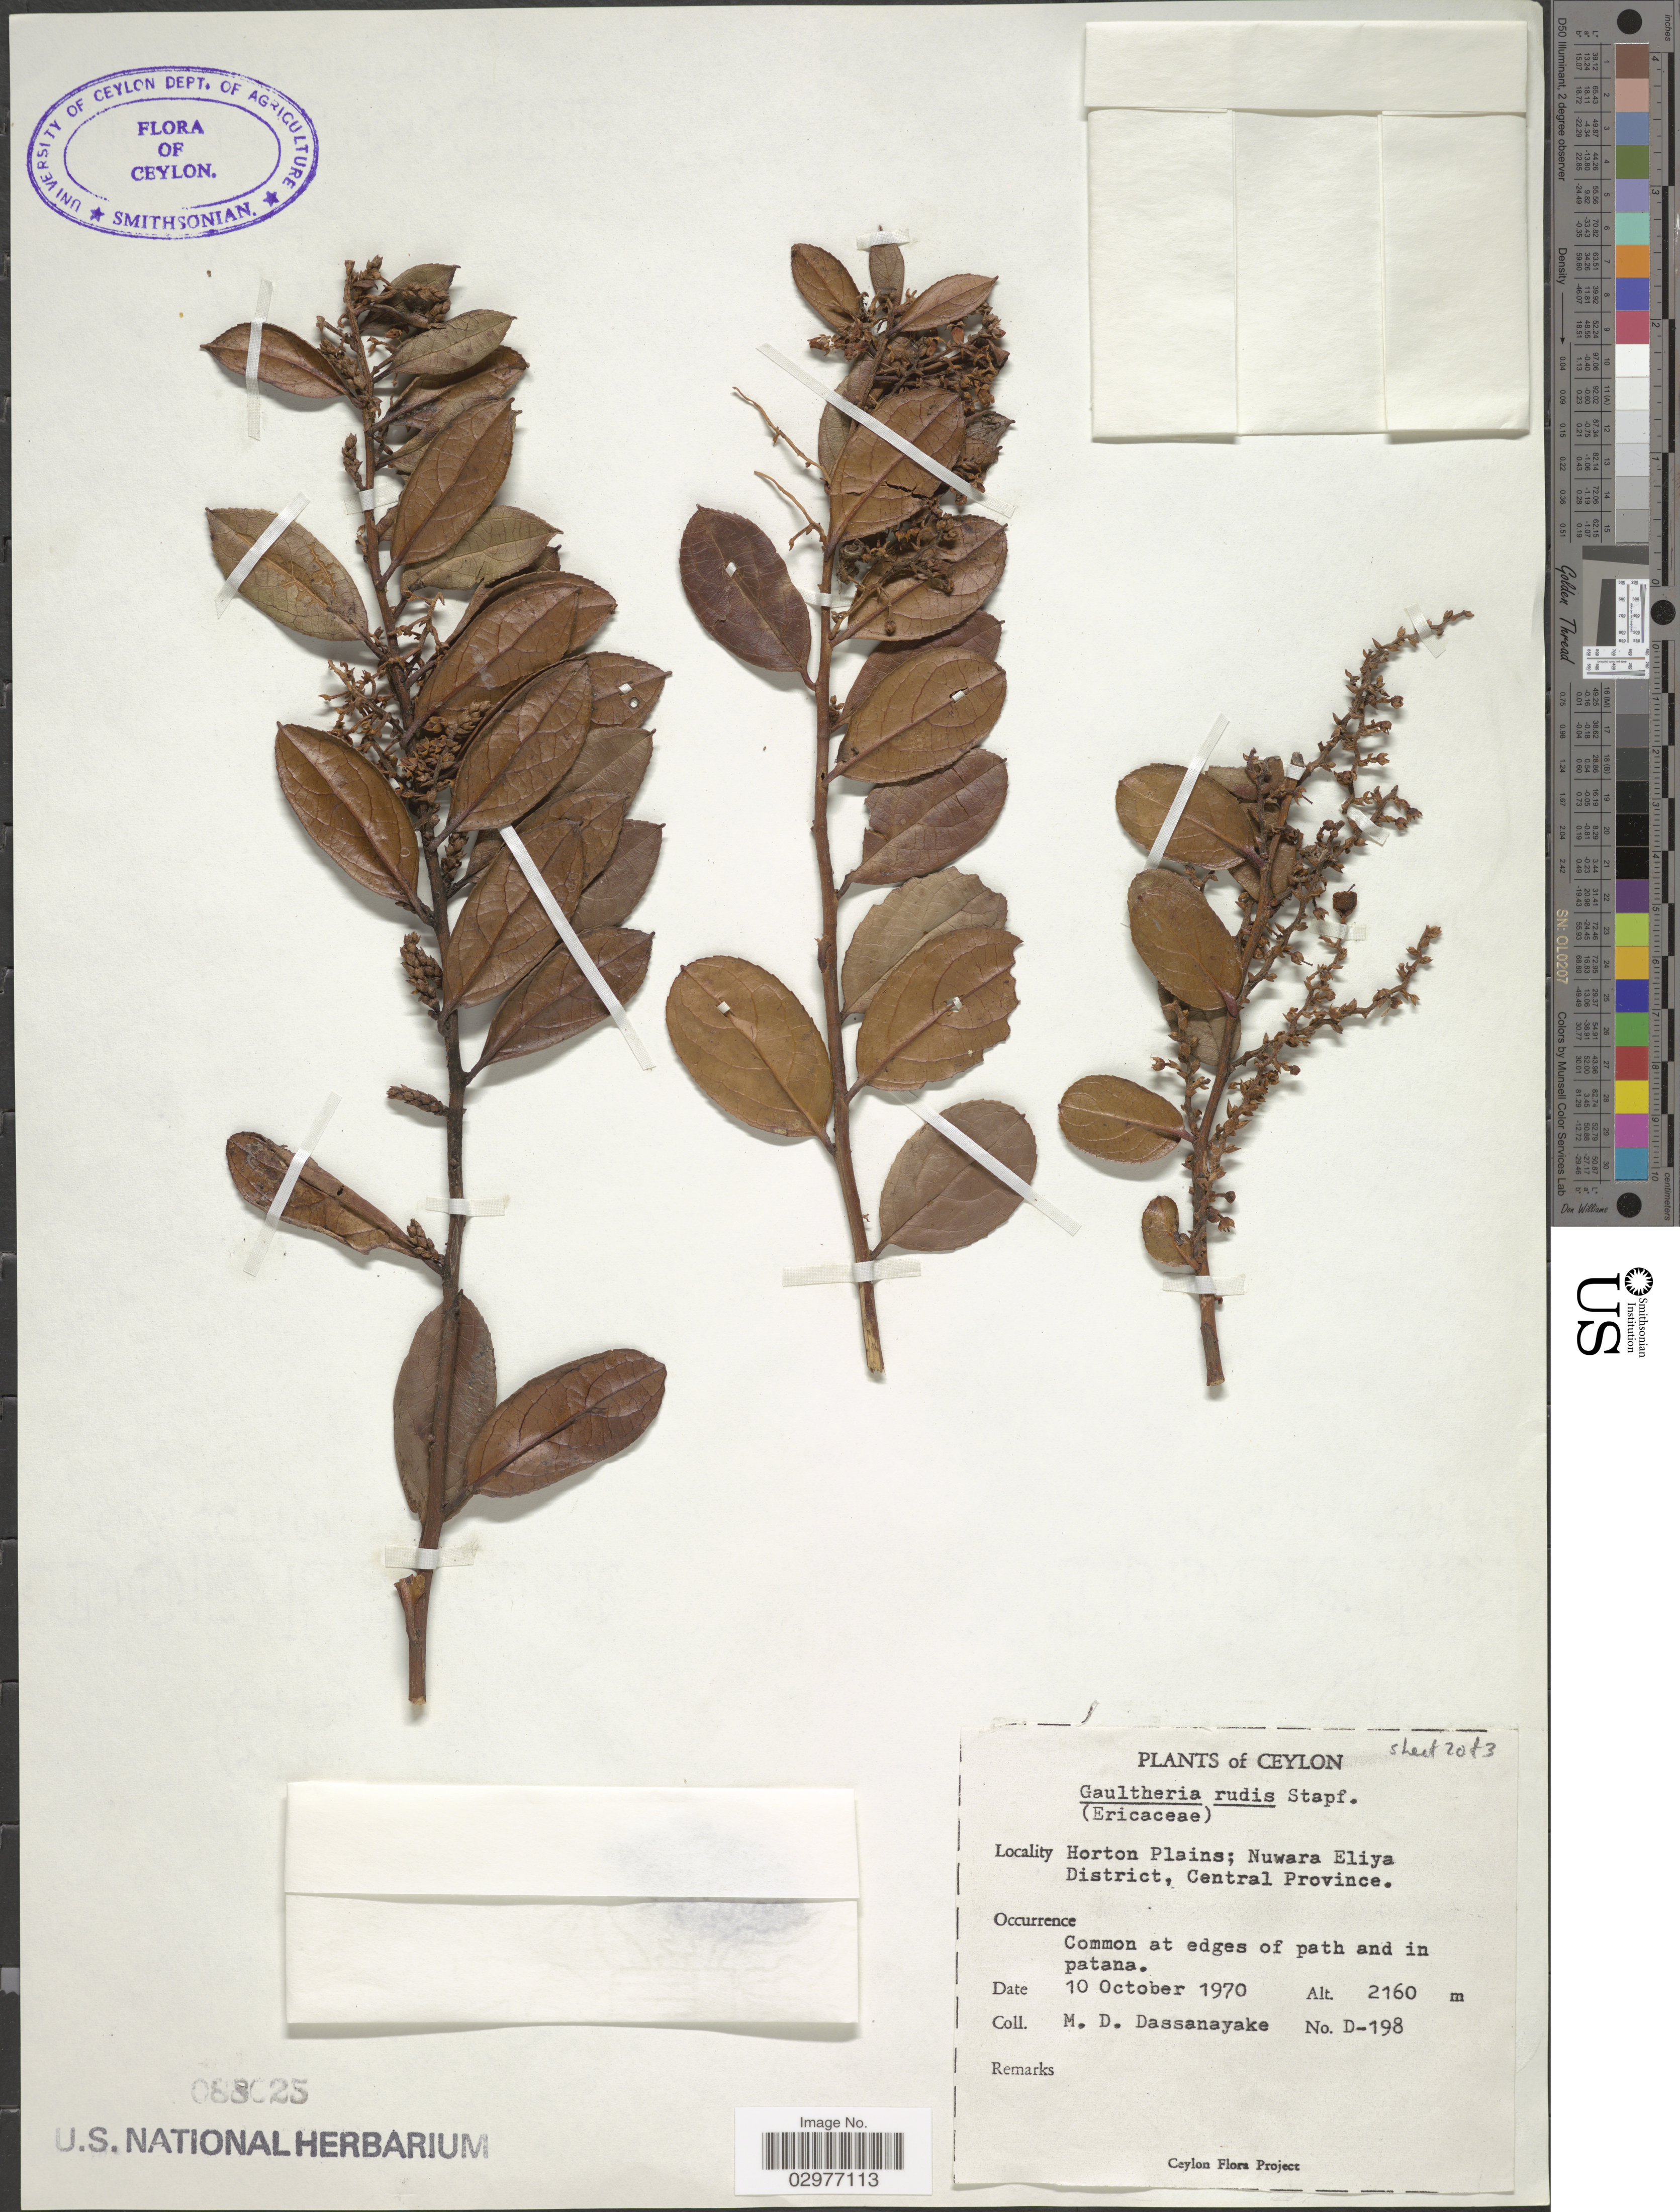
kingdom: Plantae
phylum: Tracheophyta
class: Magnoliopsida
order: Ericales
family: Ericaceae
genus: Gaultheria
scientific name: Gaultheria leschenaultii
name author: DC.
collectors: M. D. Dassanayake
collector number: D-198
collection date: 1970-10-10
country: Sri Lanka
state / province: Central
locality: Ceylon. Horton Plains; Nuwara Eliya District.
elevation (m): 2160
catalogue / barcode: US 88025